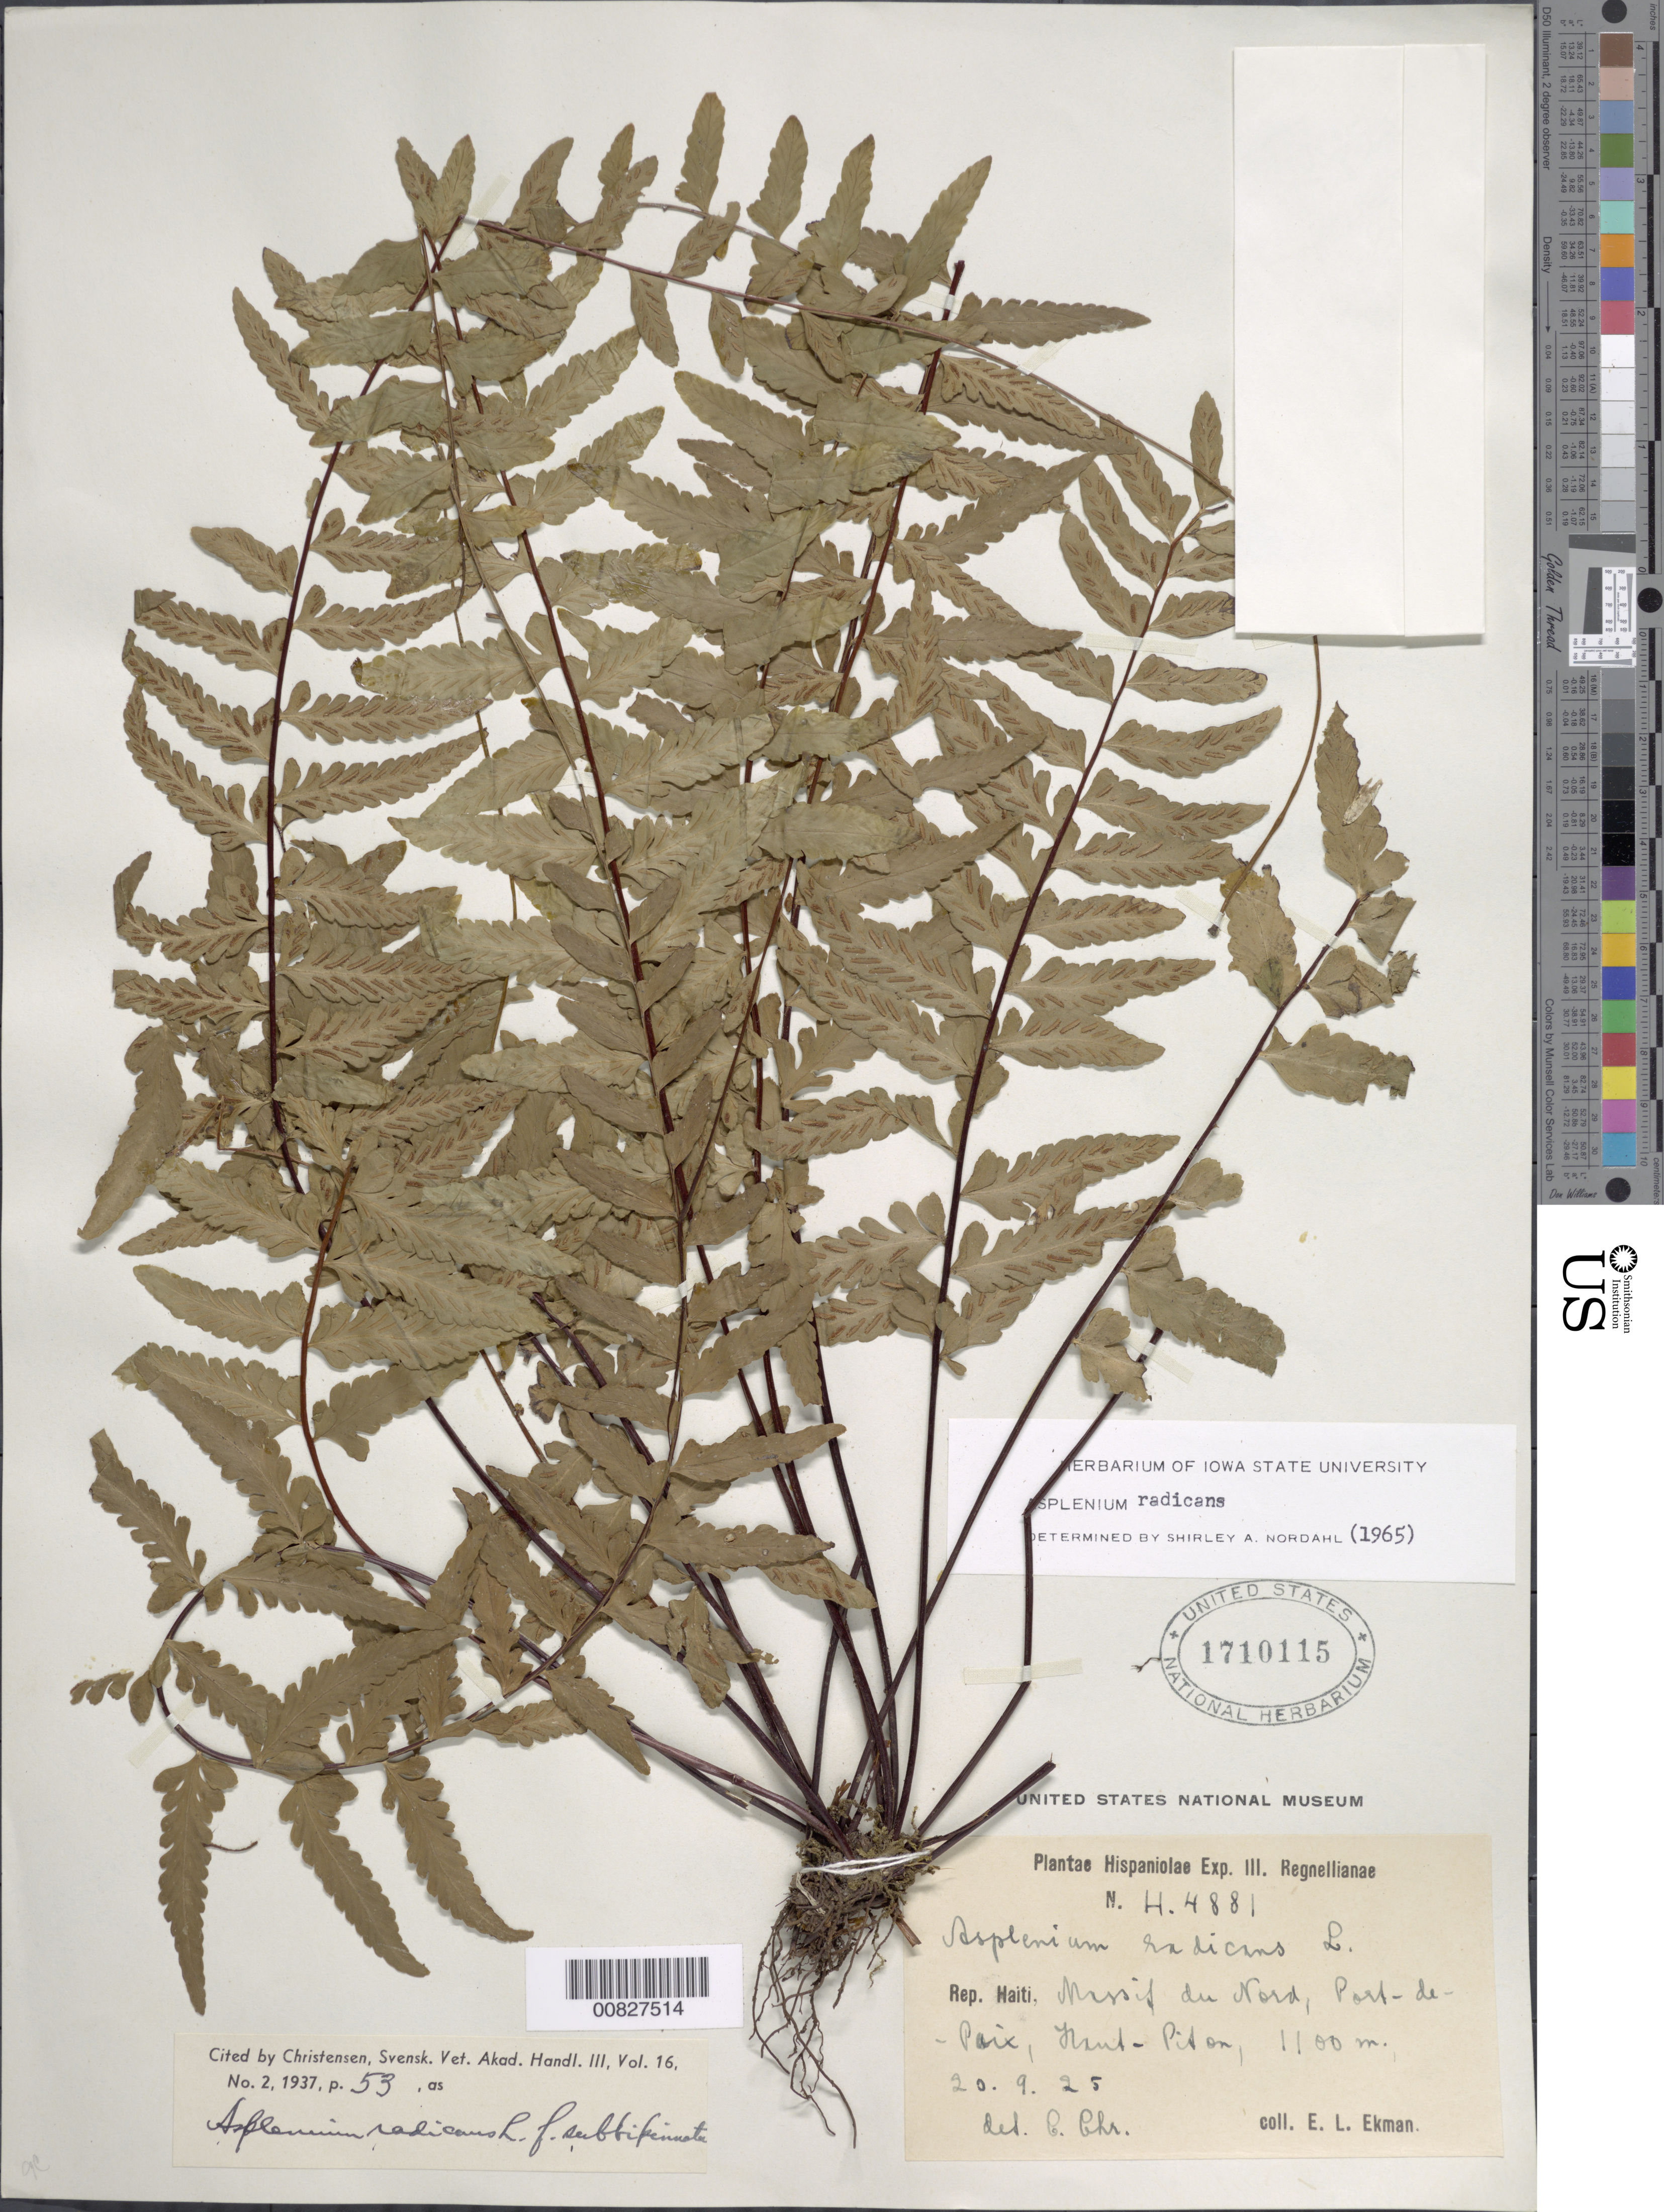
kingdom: Plantae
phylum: Tracheophyta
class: Polypodiopsida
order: Polypodiales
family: Aspleniaceae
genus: Asplenium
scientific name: Asplenium radicans var. alloeopteron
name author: (Kunze ex Klotzsch) Lellinger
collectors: E. L. Ekman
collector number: H 4881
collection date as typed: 20 Sep 1925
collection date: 1925-09-20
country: Haiti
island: Hispaniola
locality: Massif du Nord, Port de Paix, Haut Pìton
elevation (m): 1100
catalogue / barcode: US 1710115